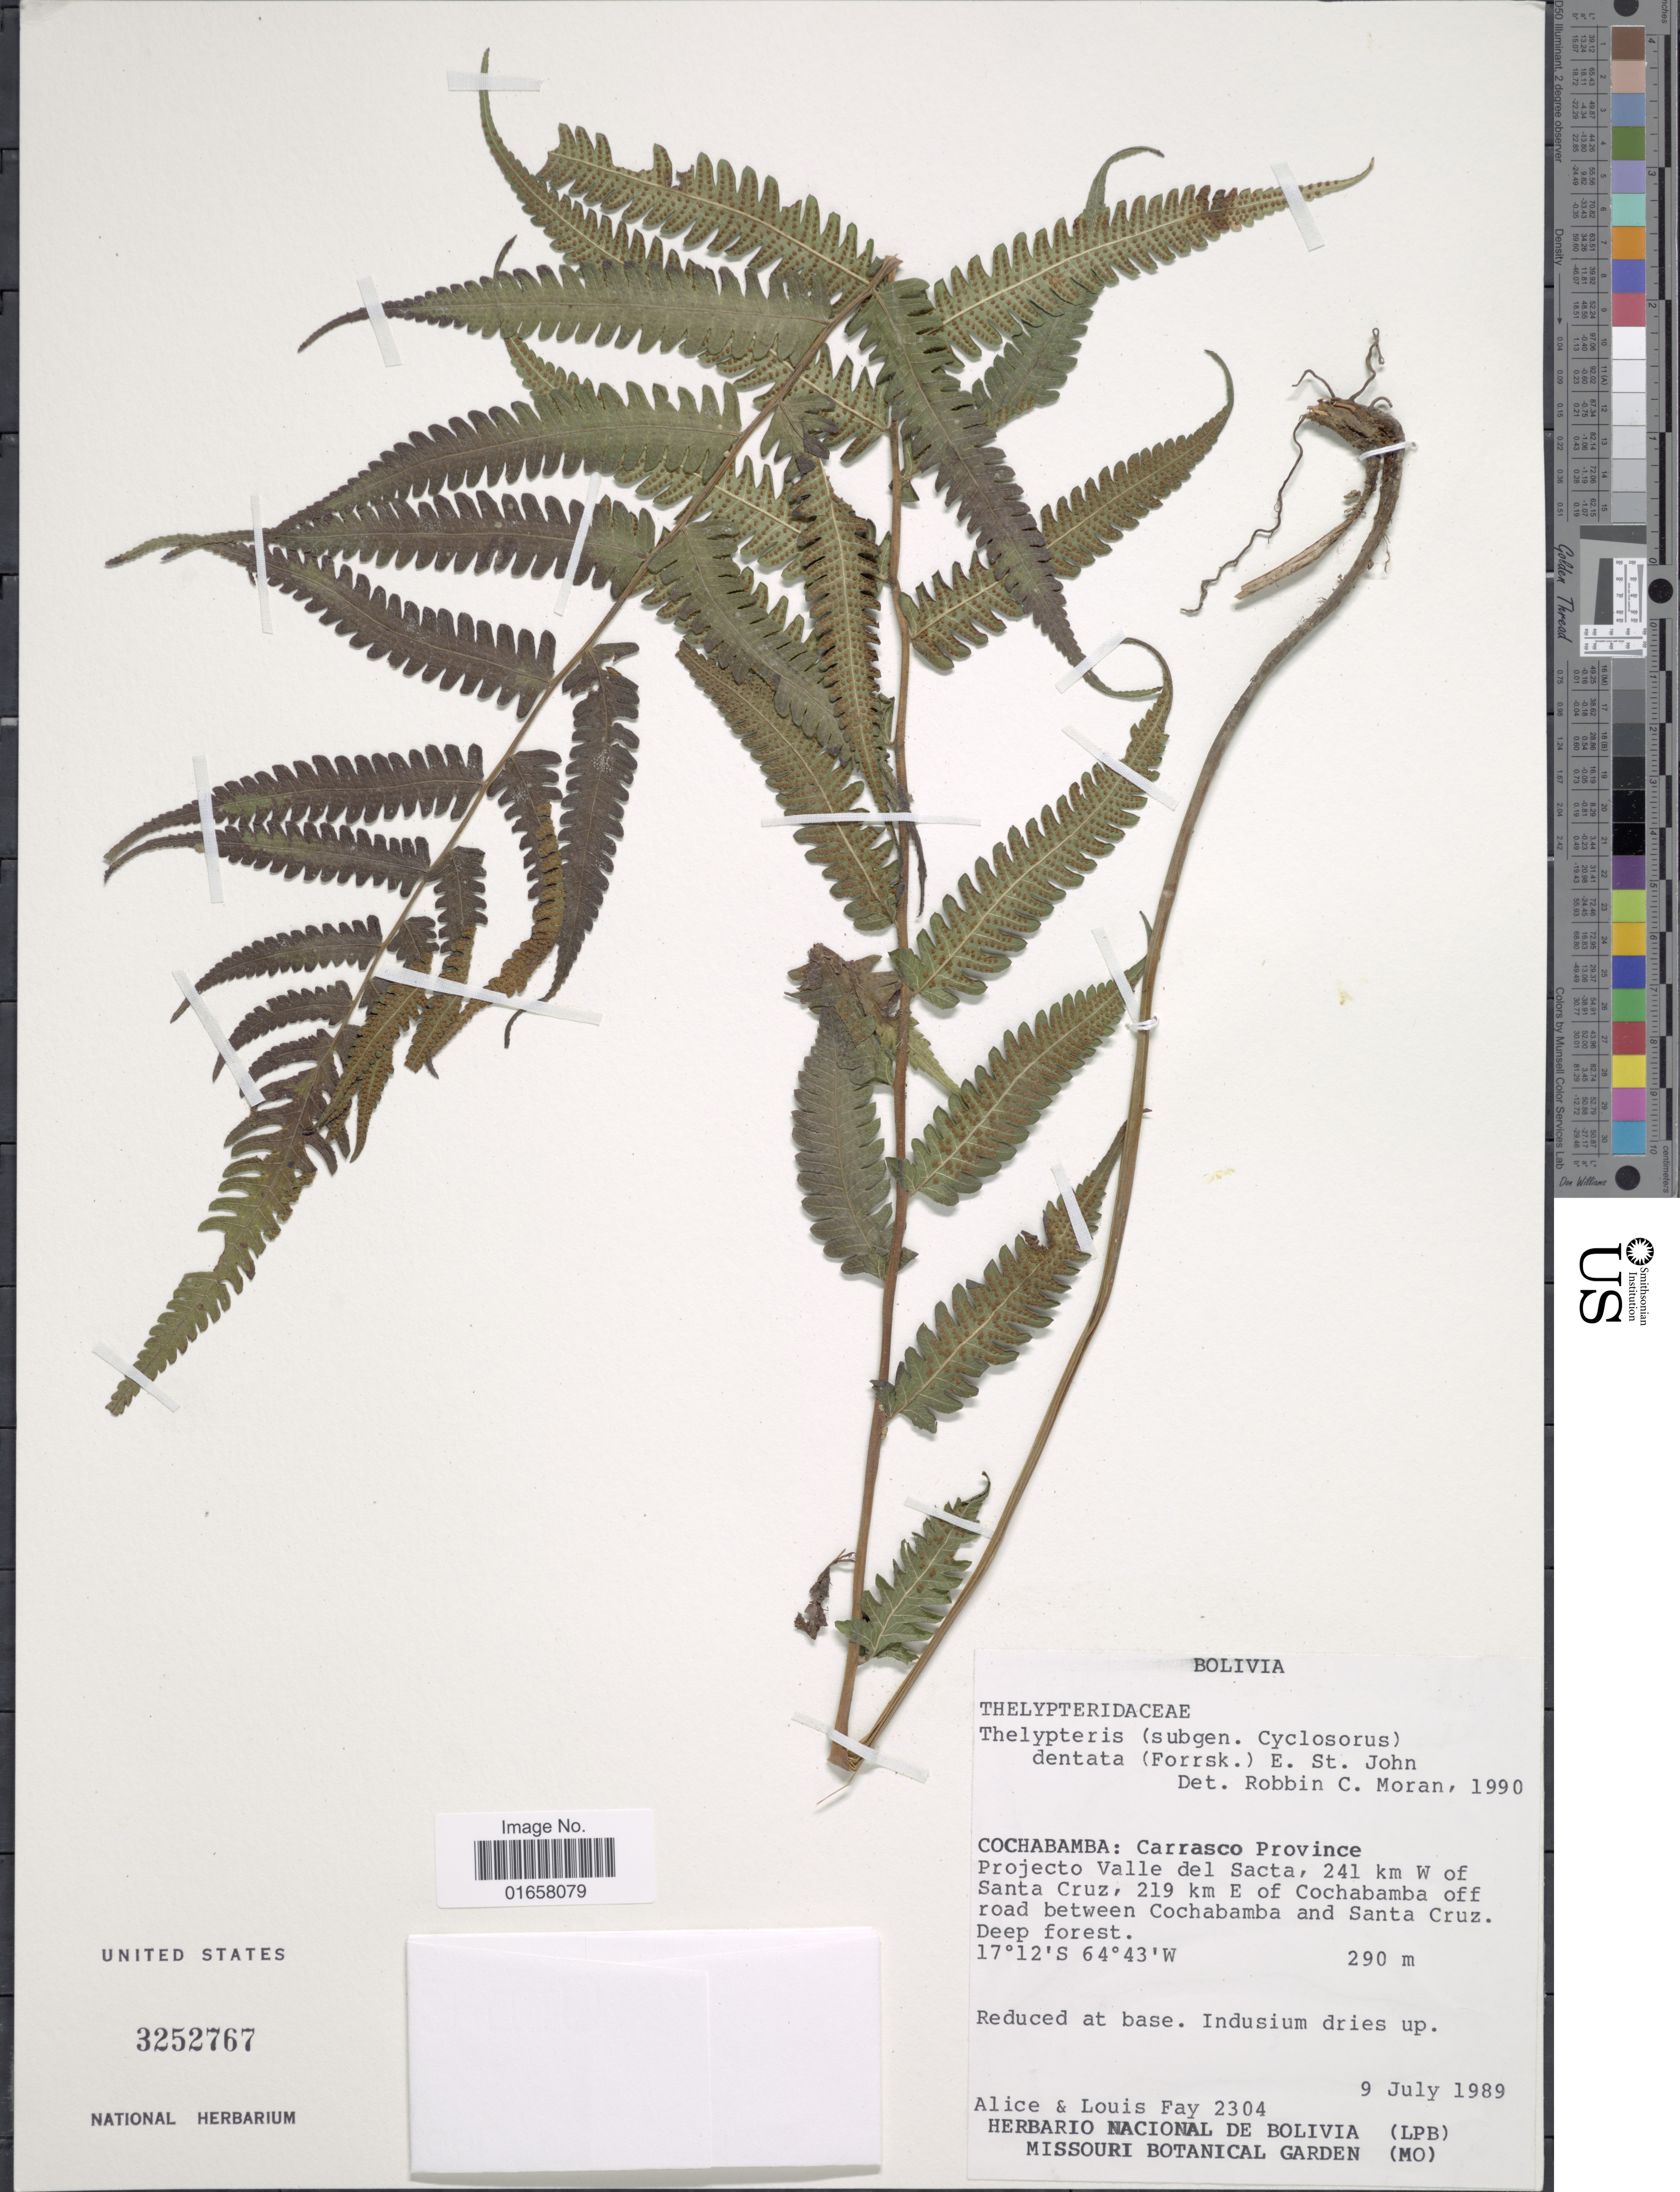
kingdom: Plantae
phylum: Tracheophyta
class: Polypodiopsida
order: Polypodiales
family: Thelypteridaceae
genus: Christella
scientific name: Christella dentata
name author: (Forssk.) Brownsey & Jermy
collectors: A. Fay & L. Fay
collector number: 2304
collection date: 1989-07-09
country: Bolivia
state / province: Cochabamba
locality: Bolivia, Cochabamba: Carrasco Province, Projecto Valle del Sacta, 241 km W of Santa Cruz, 219 km E of Cochabamba Cruz.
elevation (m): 290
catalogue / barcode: US 3252767